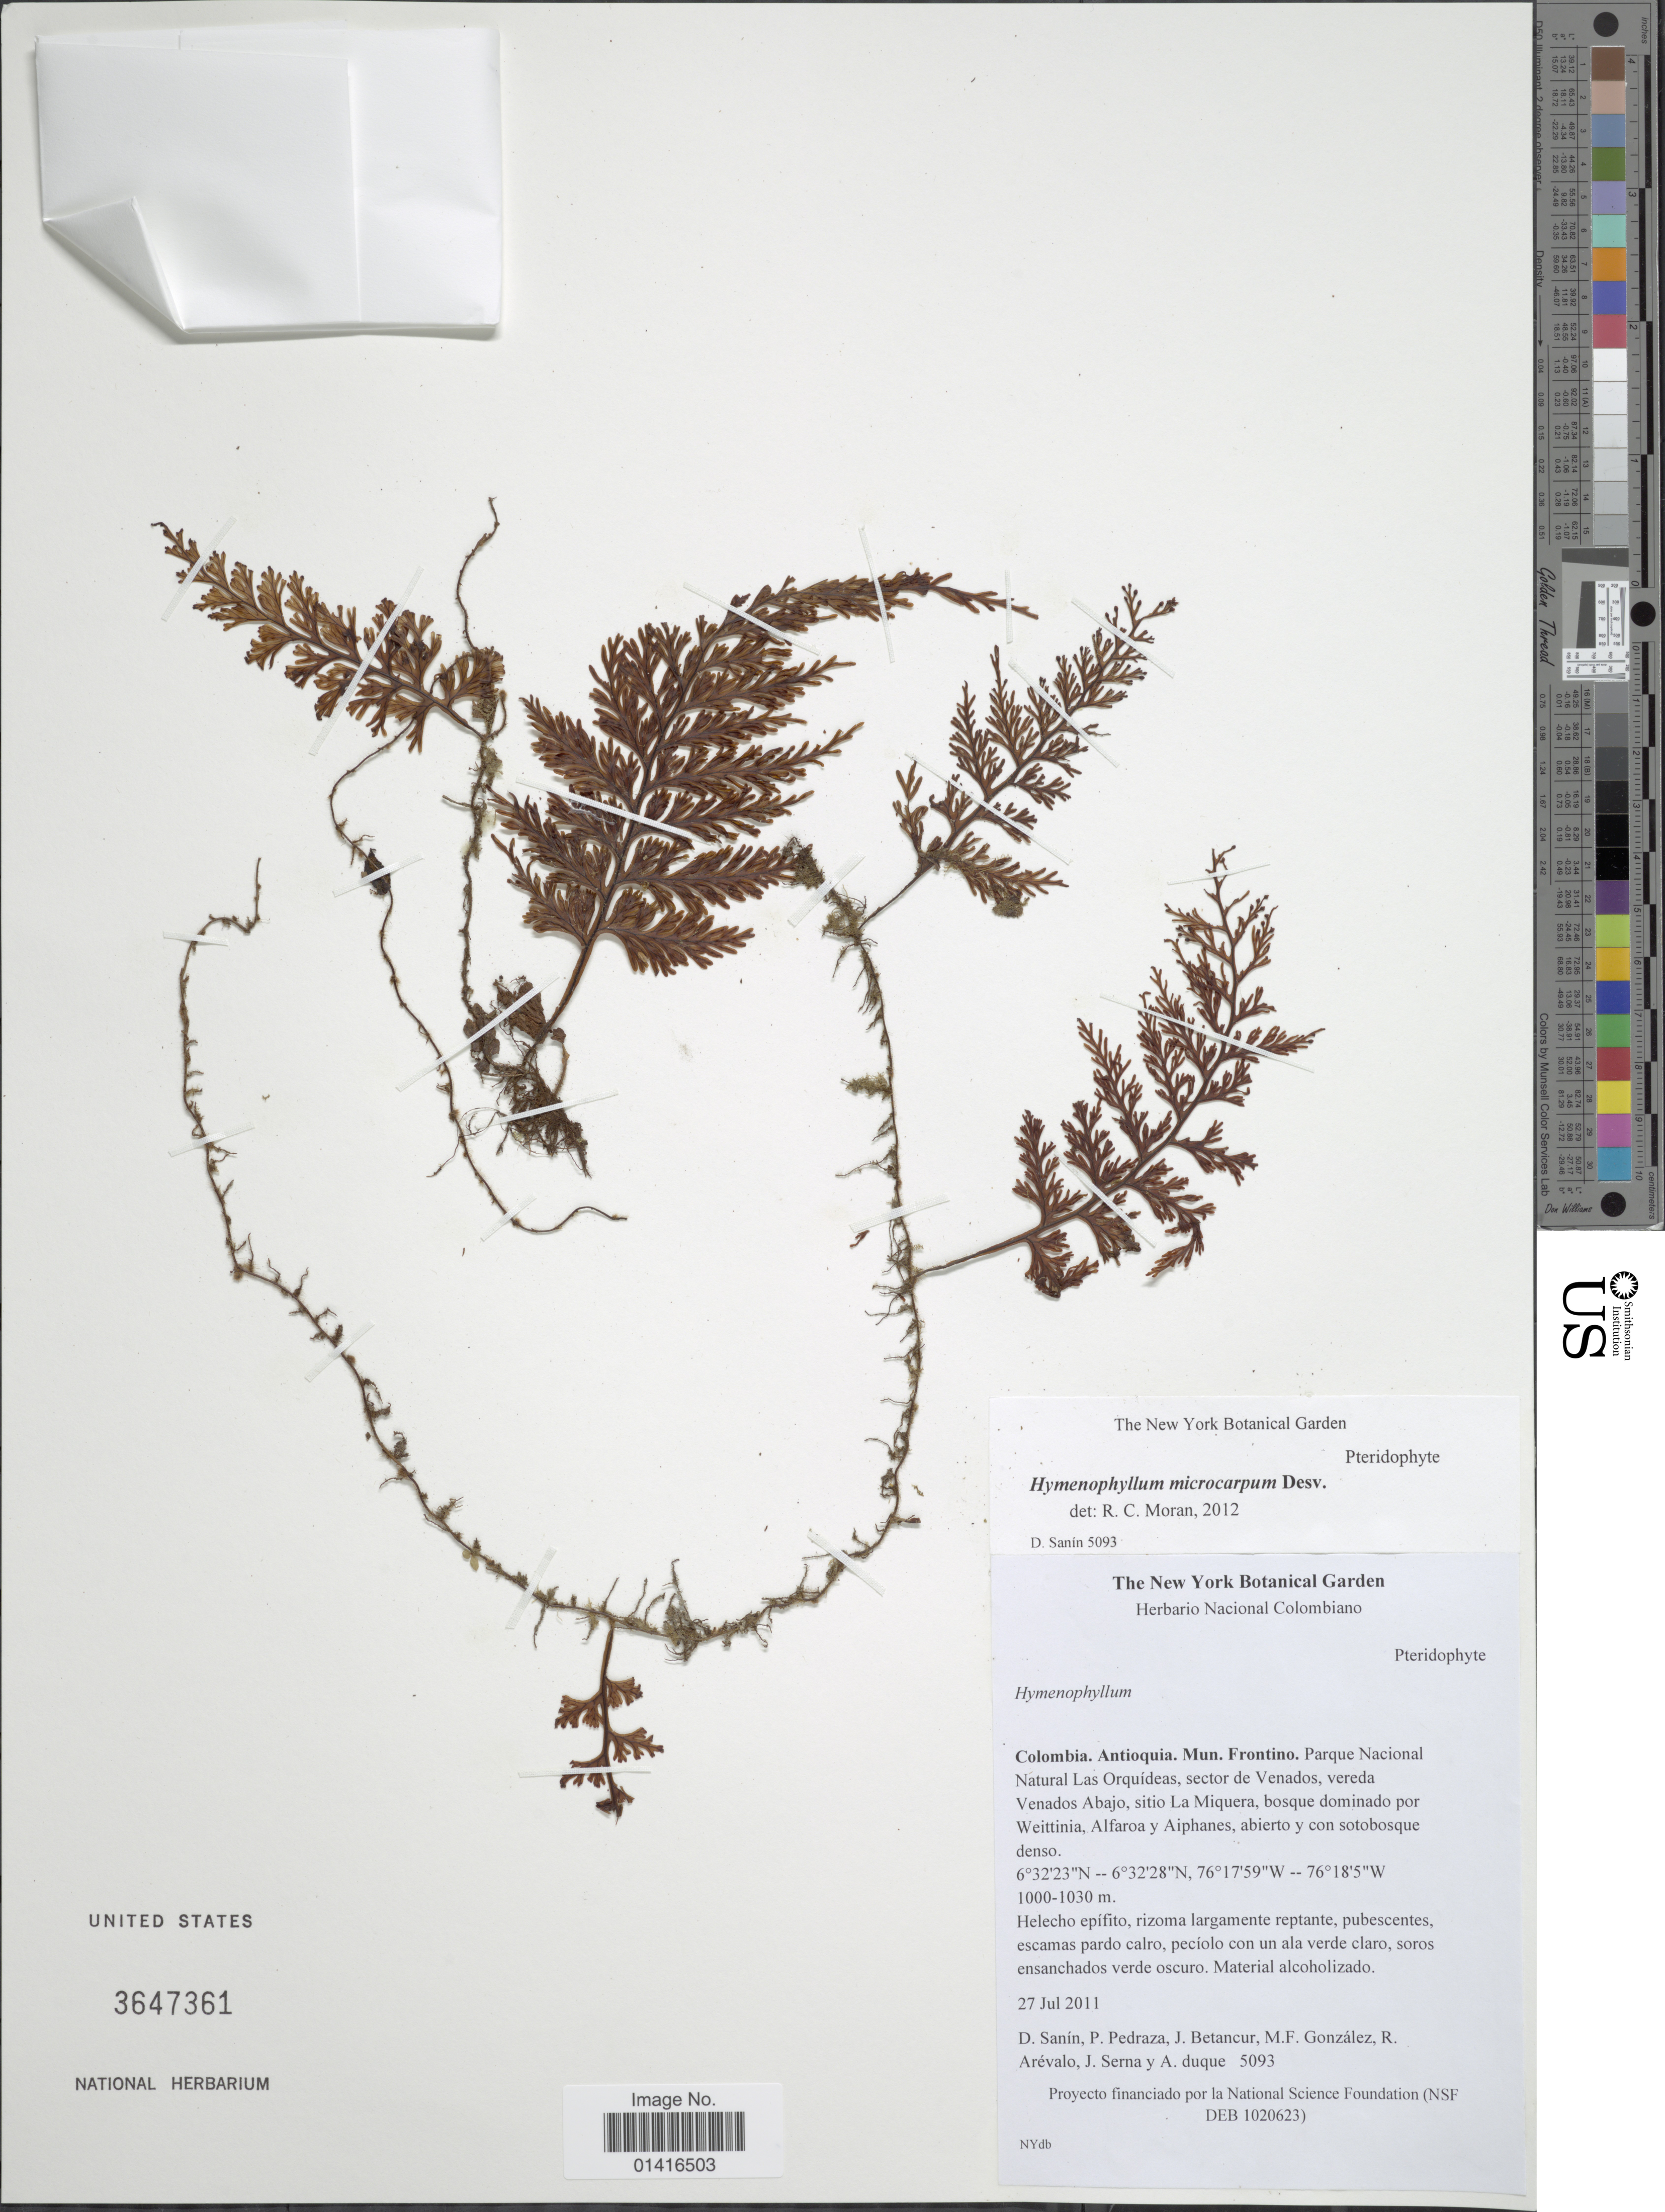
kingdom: Plantae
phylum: Tracheophyta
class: Polypodiopsida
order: Hymenophyllales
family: Hymenophyllaceae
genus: Hymenophyllum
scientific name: Hymenophyllum microcarpum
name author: (Desv.) Lellinger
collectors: D. Sanin, P. Pedraza, J. Betancur, M. Gonzalez & et al.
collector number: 5093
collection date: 2011-07-27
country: Colombia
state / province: Antioquia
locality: Mun. Frontino. Parque Nacional Naturallas Orquídeas, sector de Venados, vereda Venados Anajo, sitio La Miquera.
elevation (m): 1000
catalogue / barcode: US 3647361